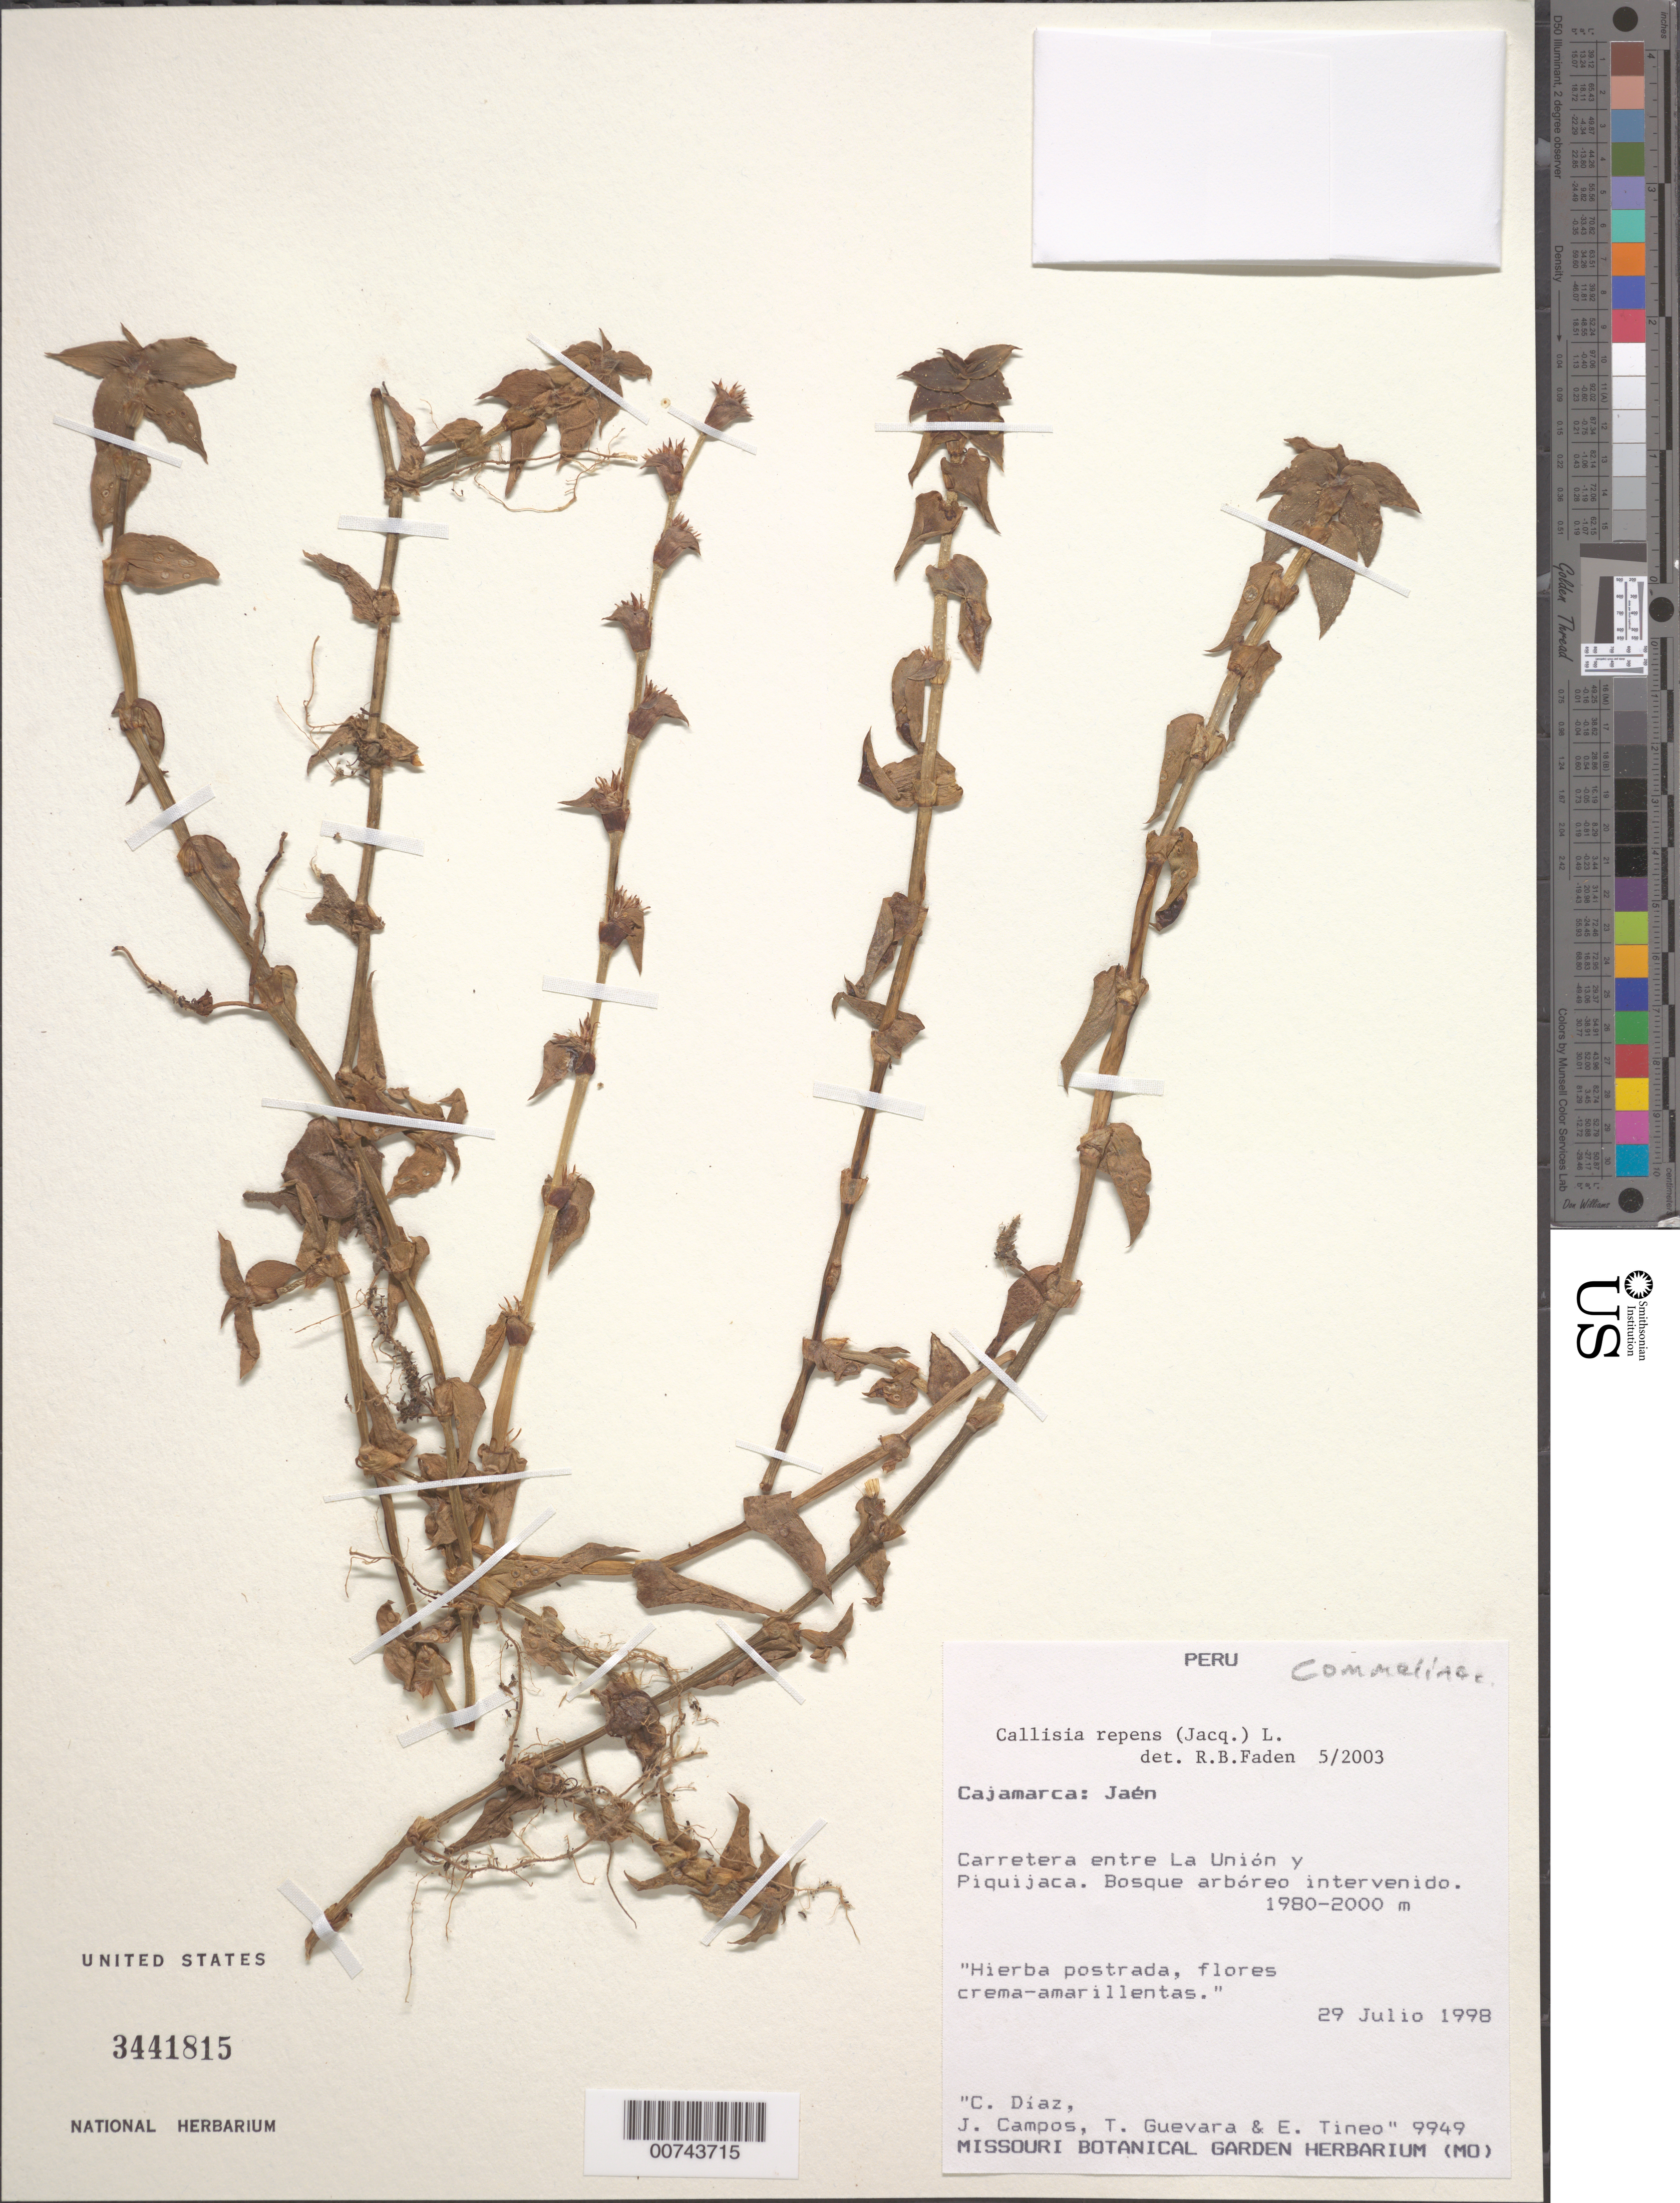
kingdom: Plantae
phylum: Tracheophyta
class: Liliopsida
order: Commelinales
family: Commelinaceae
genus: Callisia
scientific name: Callisia repens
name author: (Jacq.) L.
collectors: C. Díaz, J. Campos, T. Guevara & E. Tineo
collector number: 9949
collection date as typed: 29 Jul 1998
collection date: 1998-07-29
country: Peru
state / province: Cajamarca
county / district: Jaén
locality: Carretera between La Union and Piquijaca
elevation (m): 1980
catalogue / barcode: US 3441815